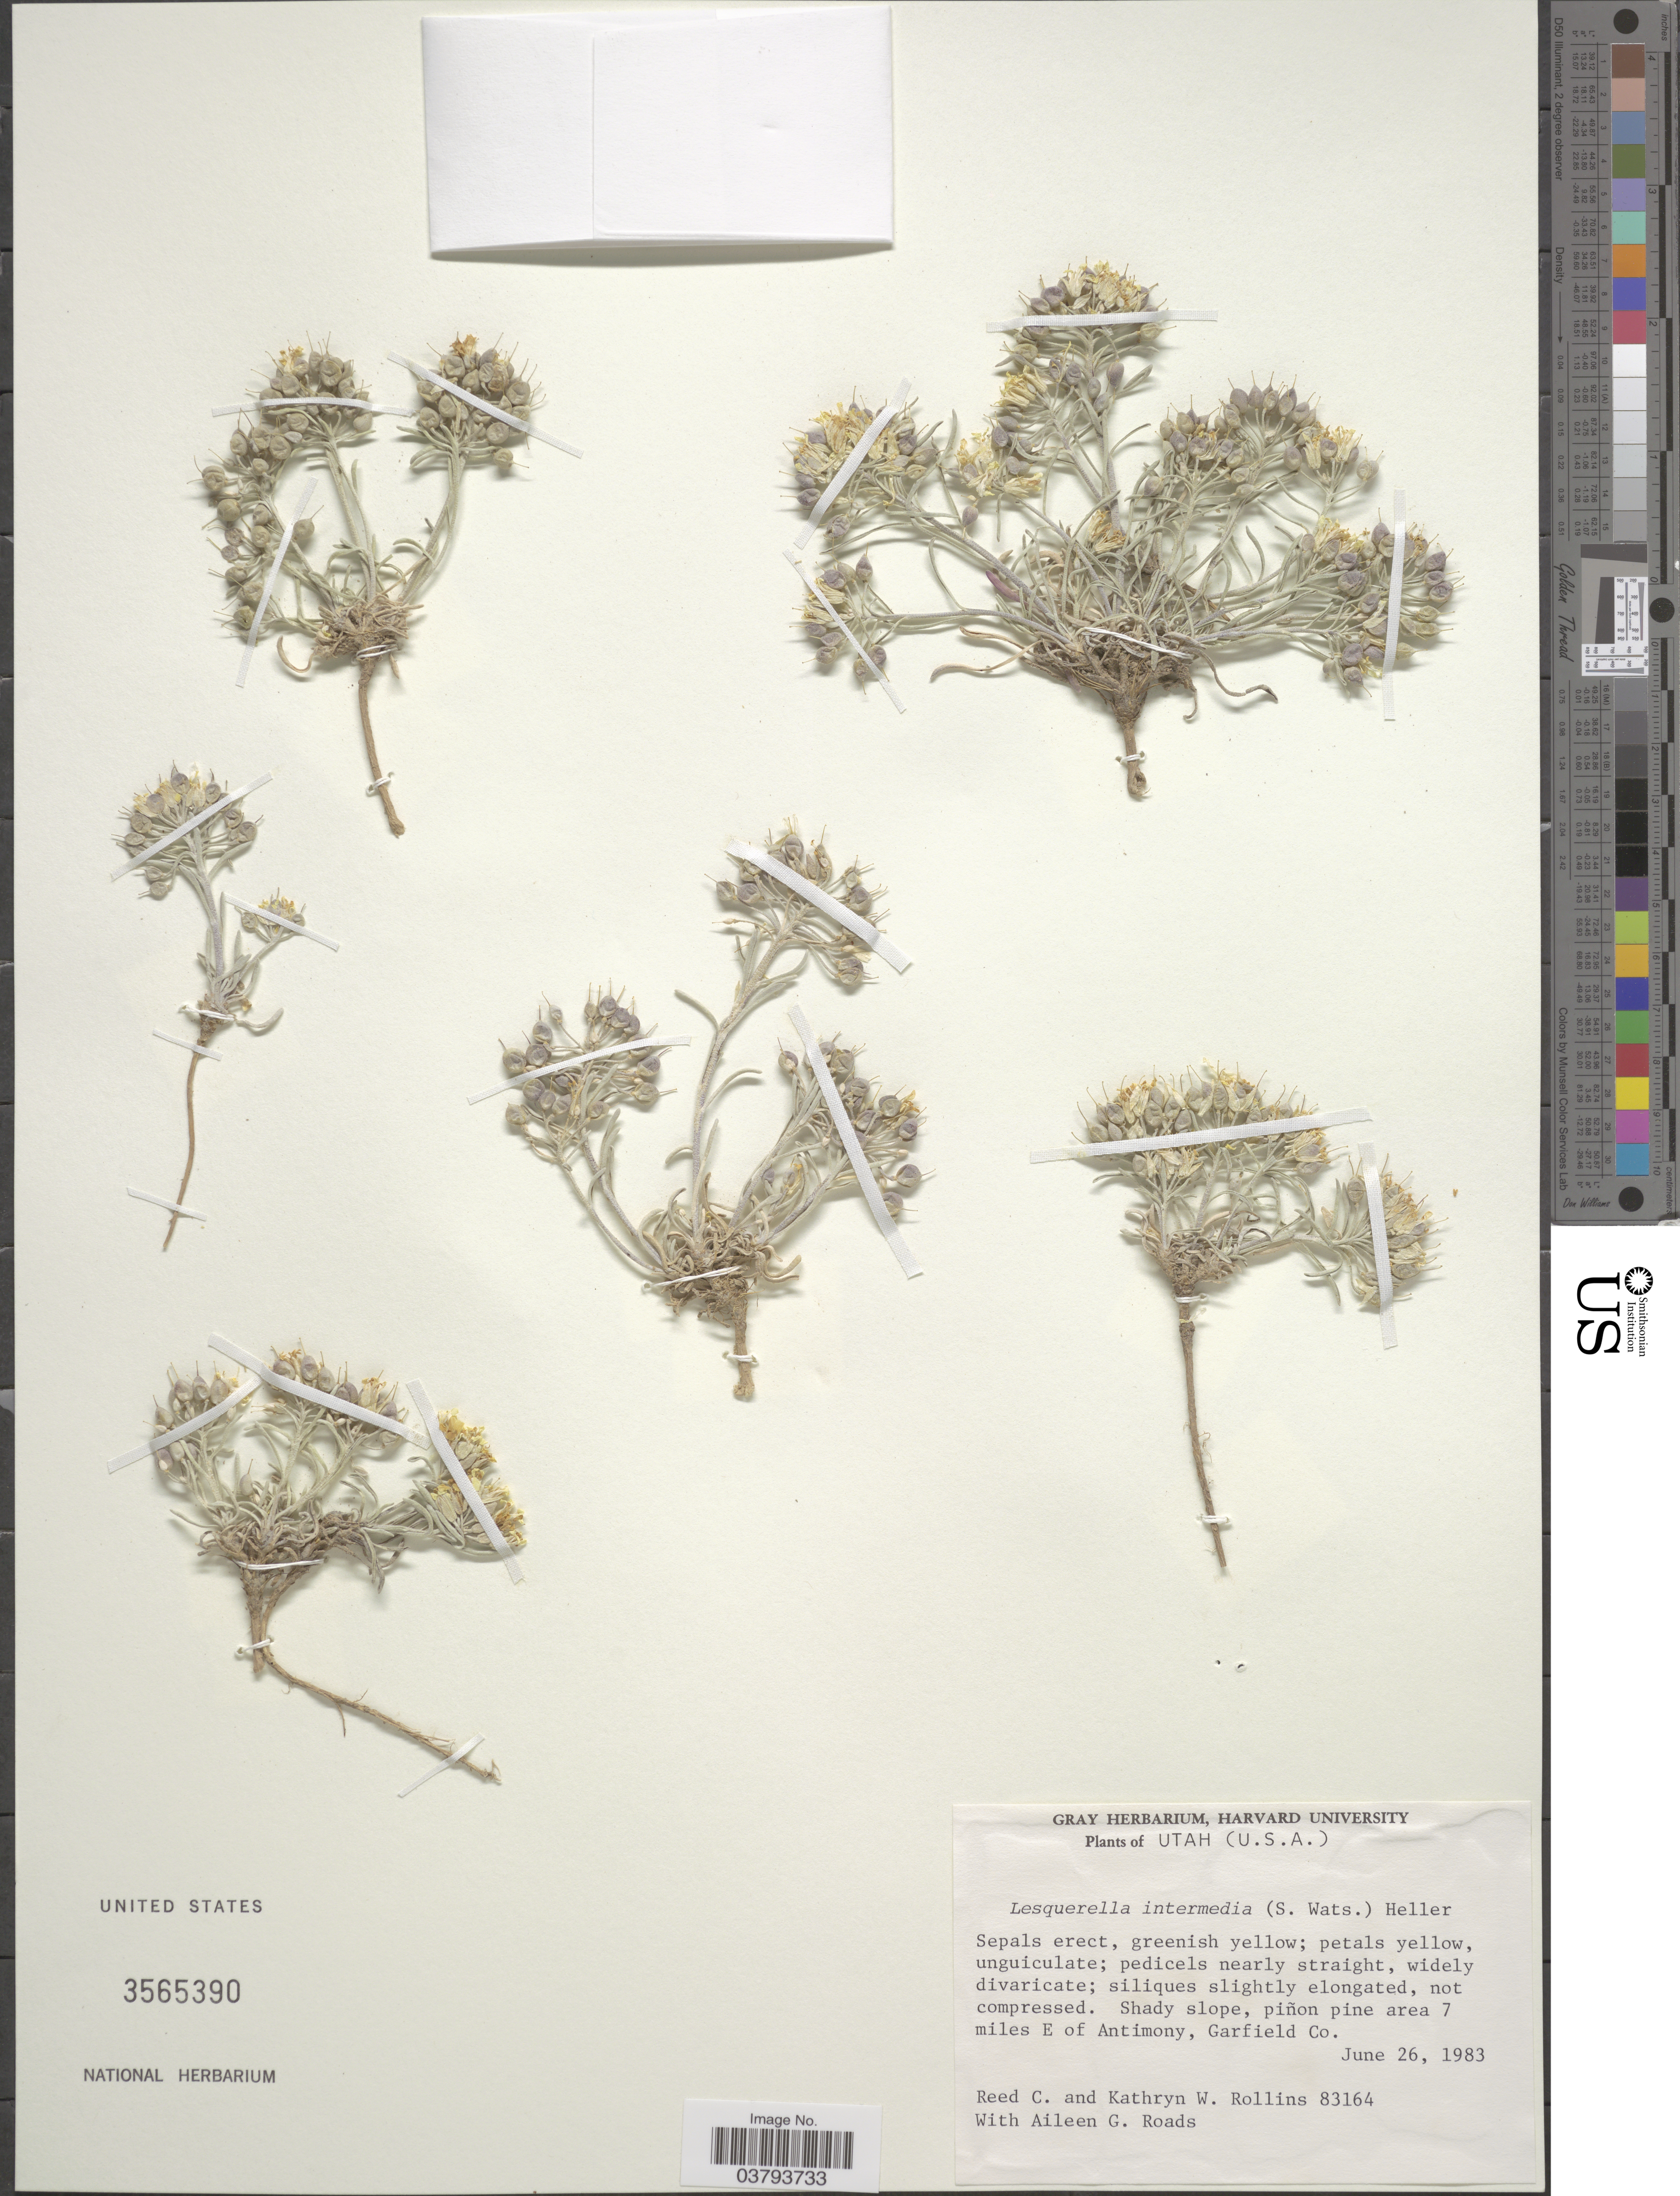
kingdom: Plantae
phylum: Tracheophyta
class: Magnoliopsida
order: Brassicales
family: Brassicaceae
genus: Lesquerella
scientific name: Lesquerella intermedia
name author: (S. Watson) A. Heller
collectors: R. C. Rollins, K. W. Rollins & A. Roads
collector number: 83164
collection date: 1983-06-26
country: United States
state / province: Utah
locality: Shady slope, piñon pine area 7 miles E of Antimony, Garfield Co.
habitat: shady slope, pinon-pine area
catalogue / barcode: US 3565390